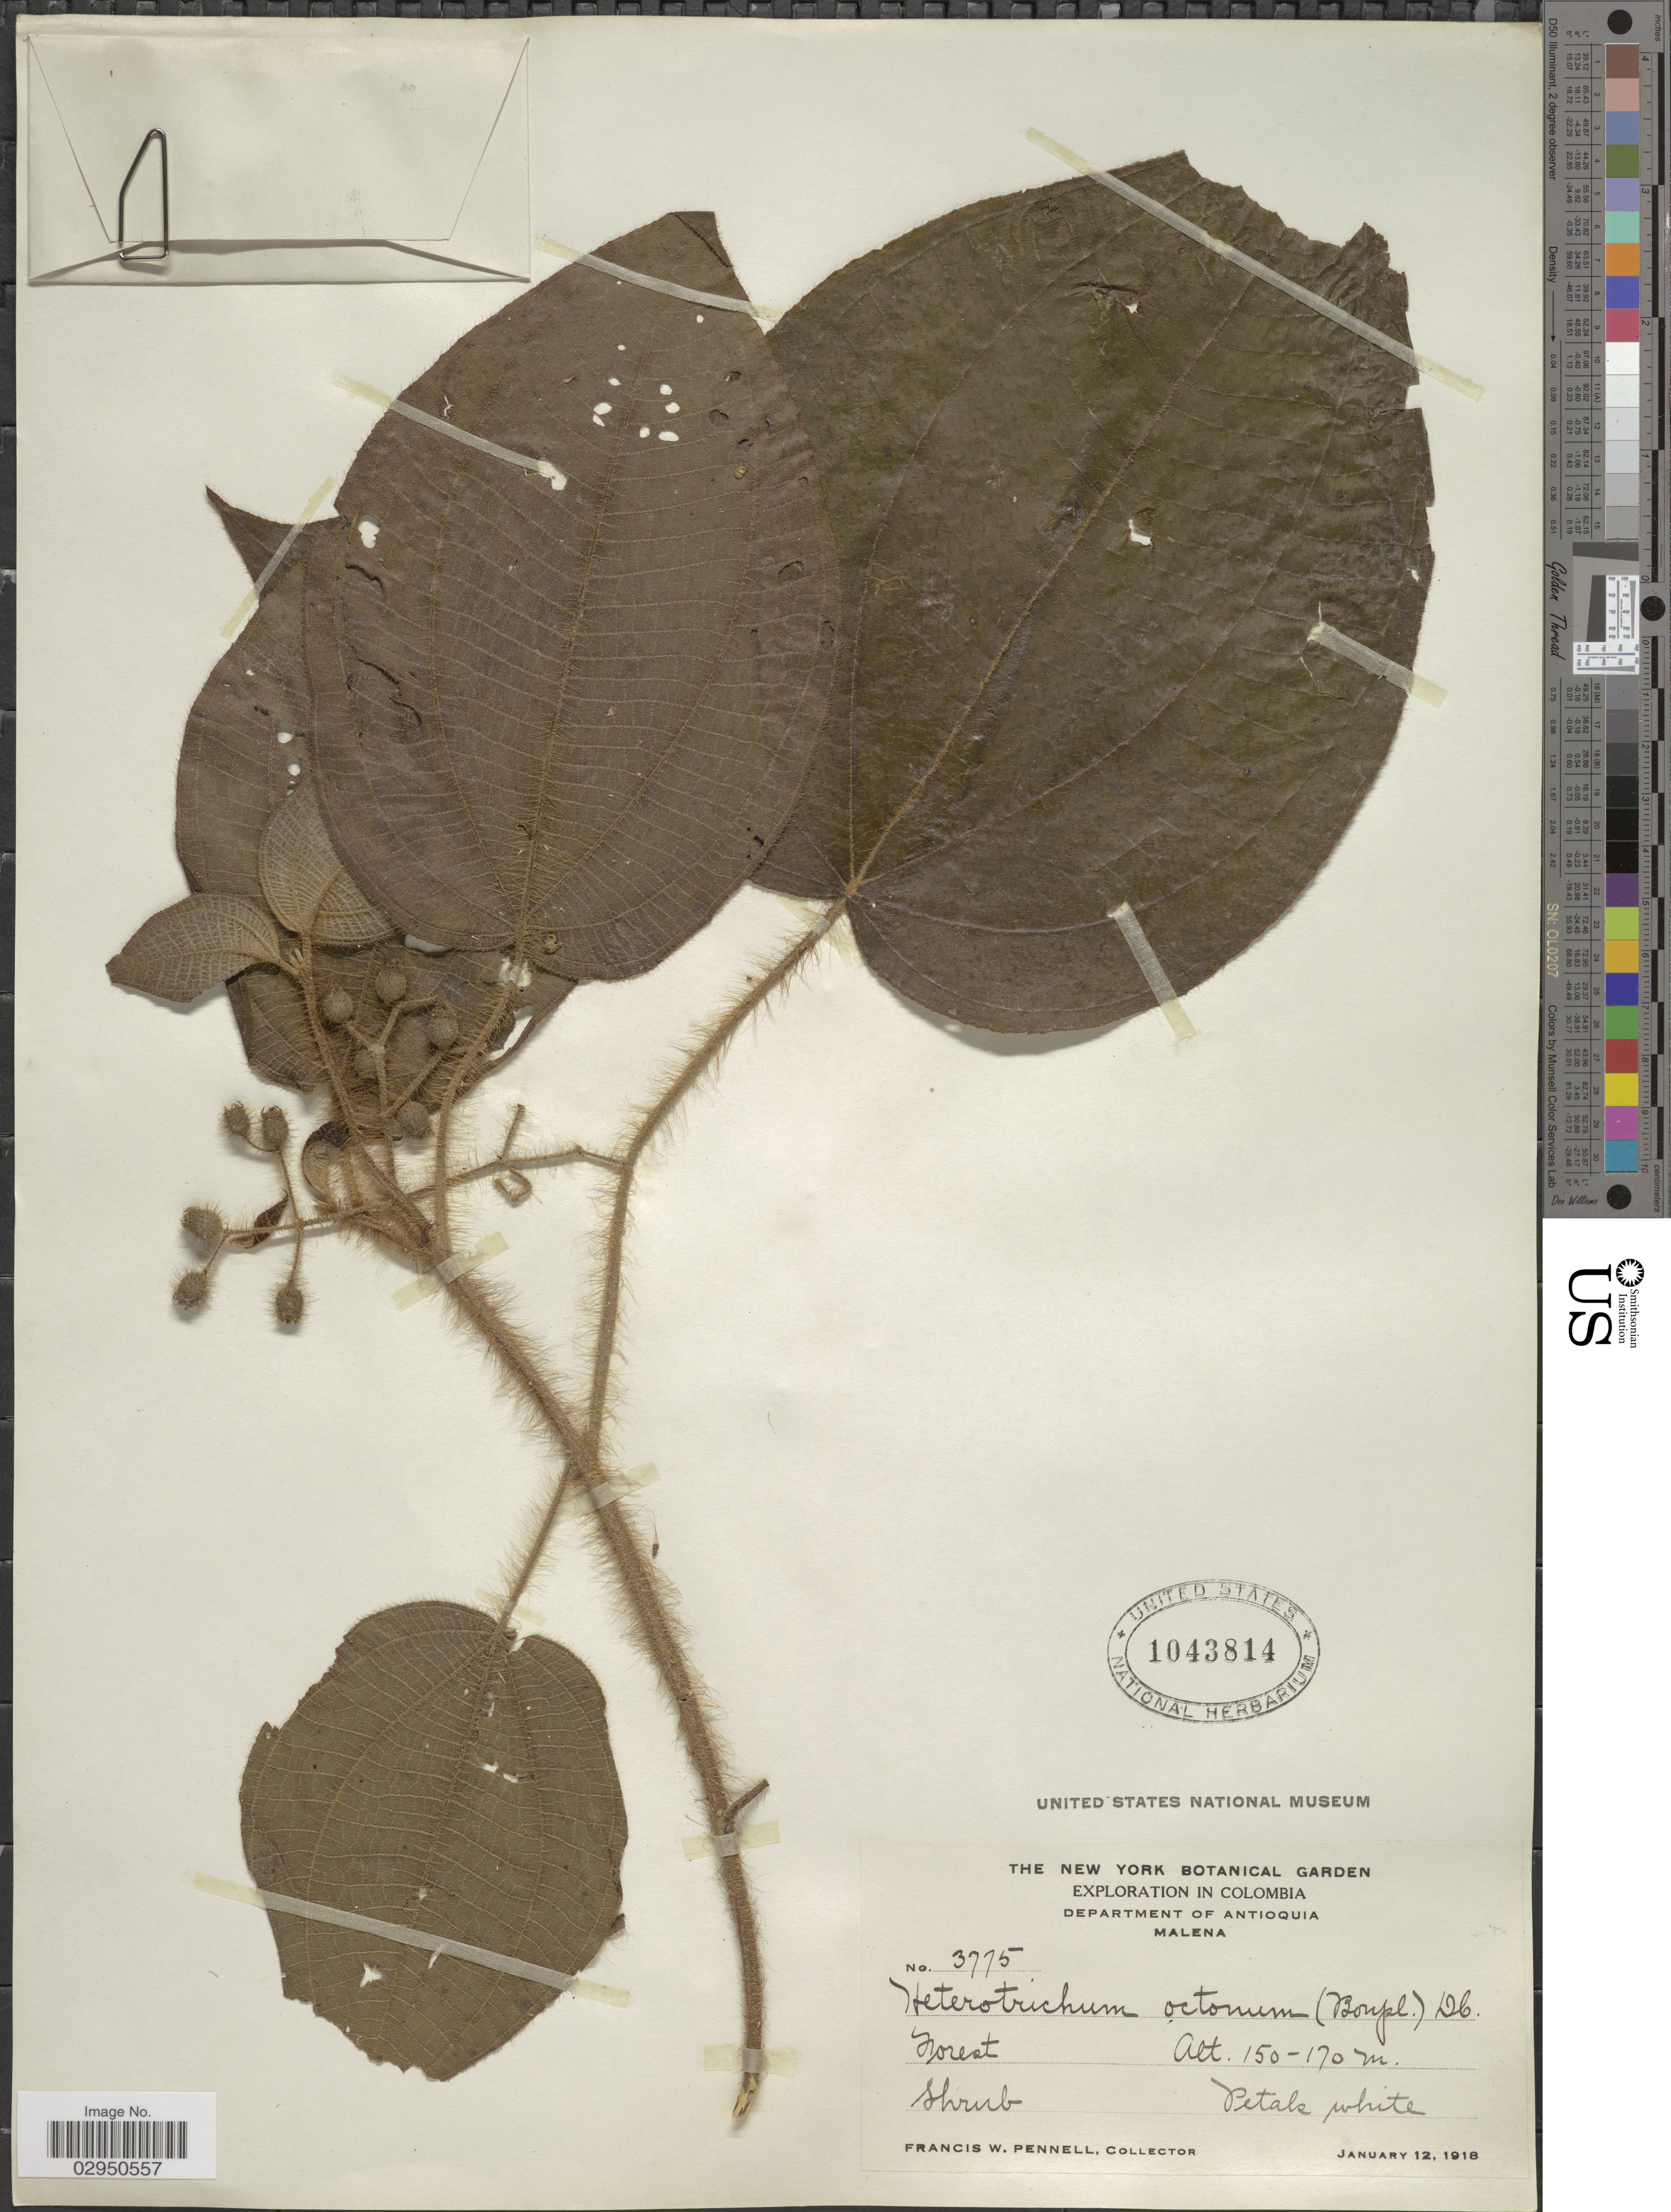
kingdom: Plantae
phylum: Tracheophyta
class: Magnoliopsida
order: Myrtales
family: Melastomataceae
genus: Clidemia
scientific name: Clidemia octona subsp. octona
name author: (Bonpl.) L.O. Williams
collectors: F. W. Pennell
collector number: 3775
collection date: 1918-01-12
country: Colombia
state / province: Antioquia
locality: Department of Antioquia. Malena. Forest.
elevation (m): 150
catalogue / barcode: US 1043814